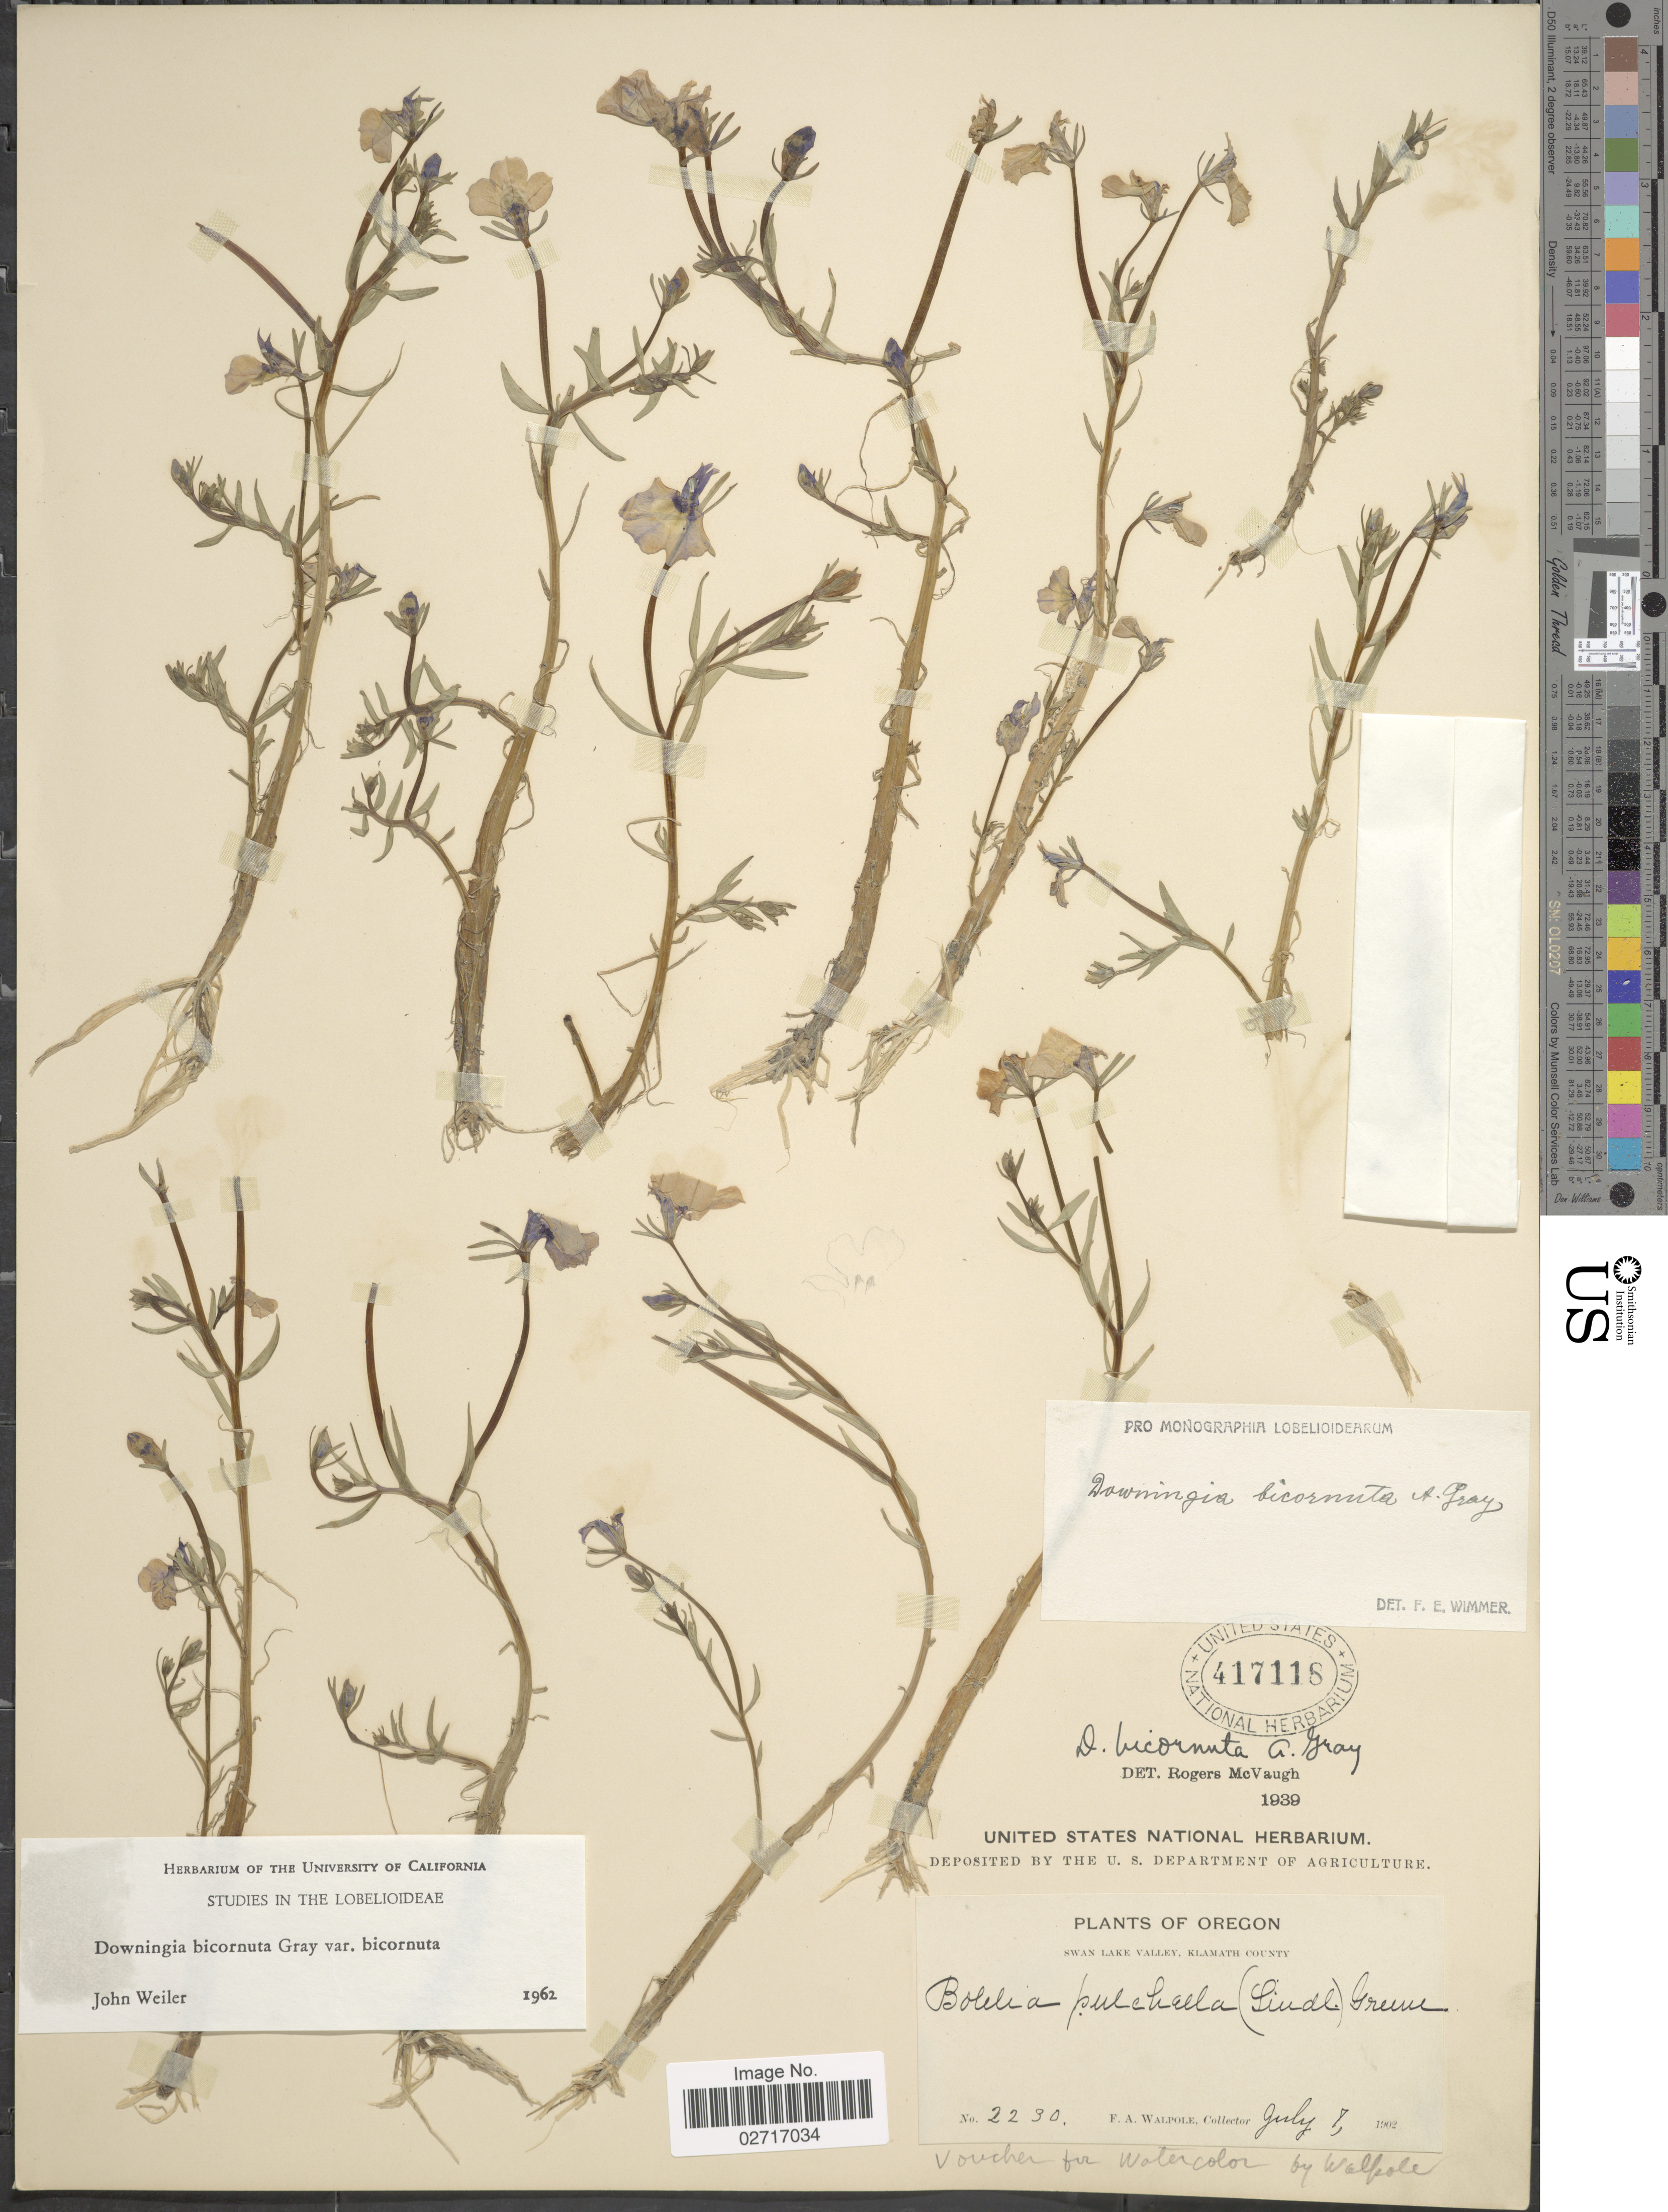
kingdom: Plantae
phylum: Tracheophyta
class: Magnoliopsida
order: Asterales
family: Campanulaceae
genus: Downingia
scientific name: Downingia bicornuta var. bicornuta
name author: A. Gray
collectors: F. Walpole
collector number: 2230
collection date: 1902-07-07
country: United States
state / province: Oregon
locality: Swan Lake Valley, Klamath County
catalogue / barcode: US 417118